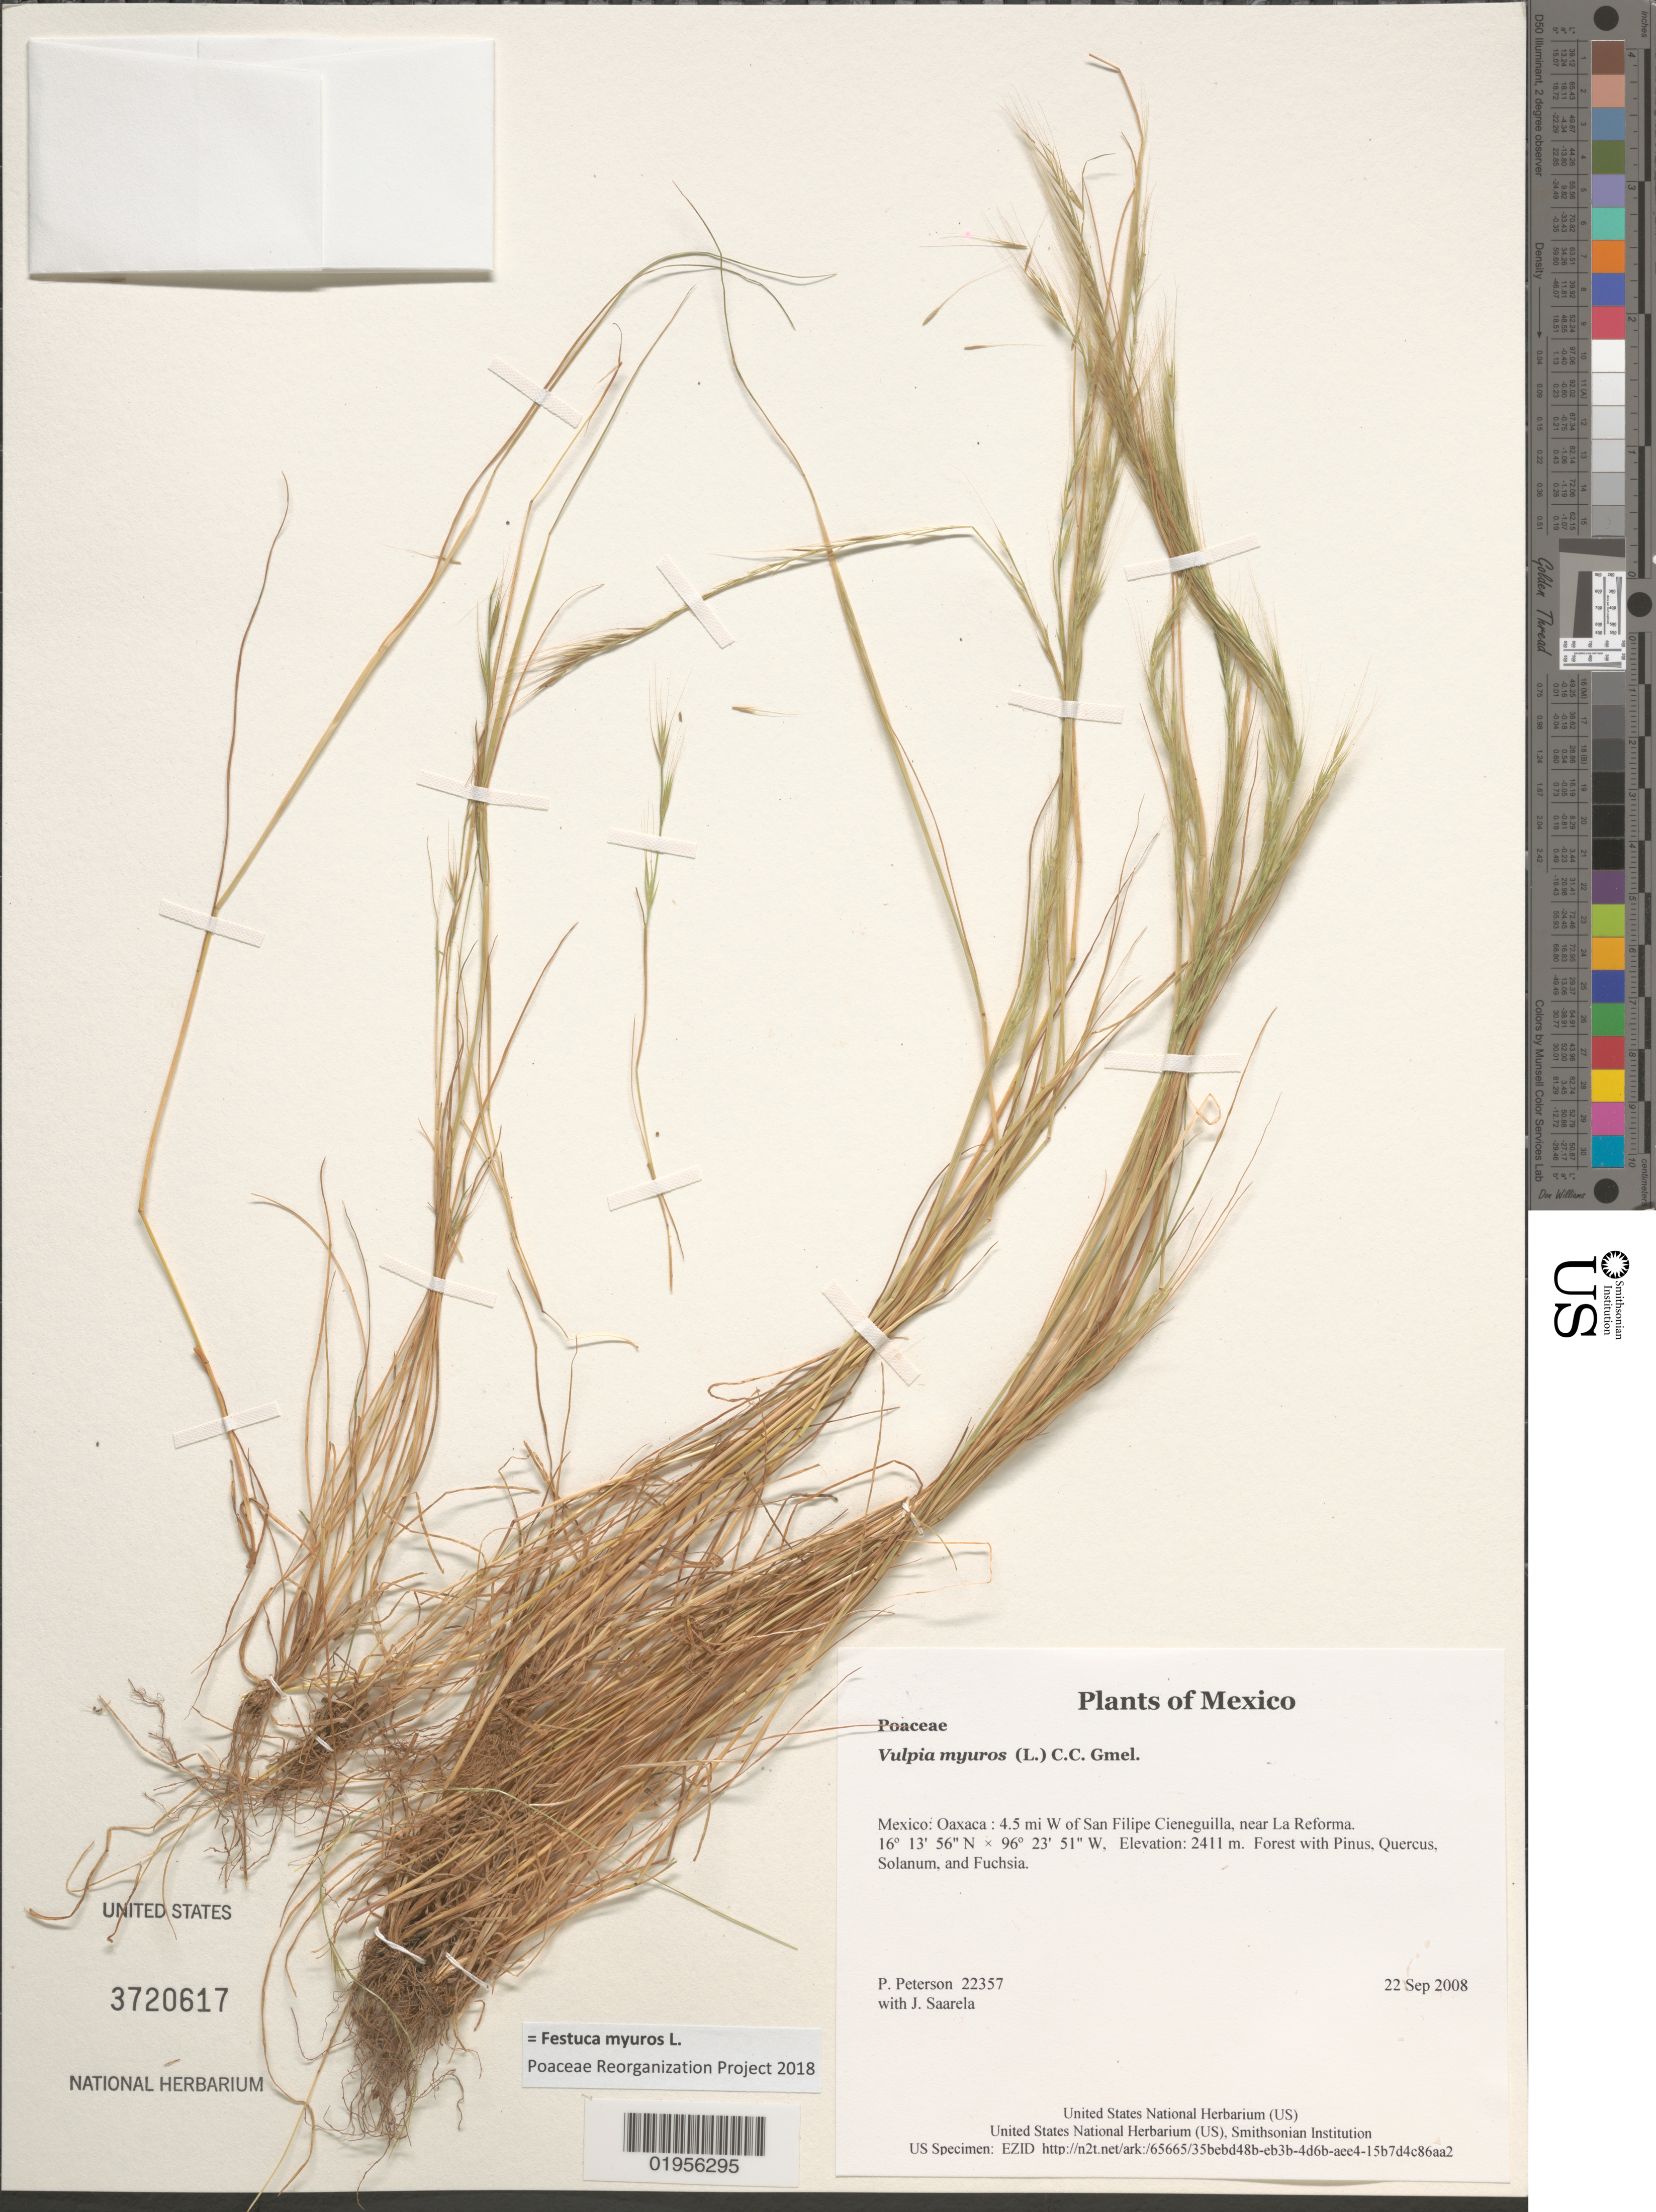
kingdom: Plantae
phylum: Tracheophyta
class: Liliopsida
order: Poales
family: Poaceae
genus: Festuca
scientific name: Festuca myuros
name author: L.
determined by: Poaceae Reorganization Project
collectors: P. M. Peterson & J. Saarela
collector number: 22357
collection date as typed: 22 Sep 2008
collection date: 2008-09-22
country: Mexico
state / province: Oaxaca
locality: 4.5 mi W of San Filipe Cieneguilla, near La Reforma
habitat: Forest with Pinus, Quercus, Solanum, and Fuchsia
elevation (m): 2411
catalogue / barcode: US 3720617